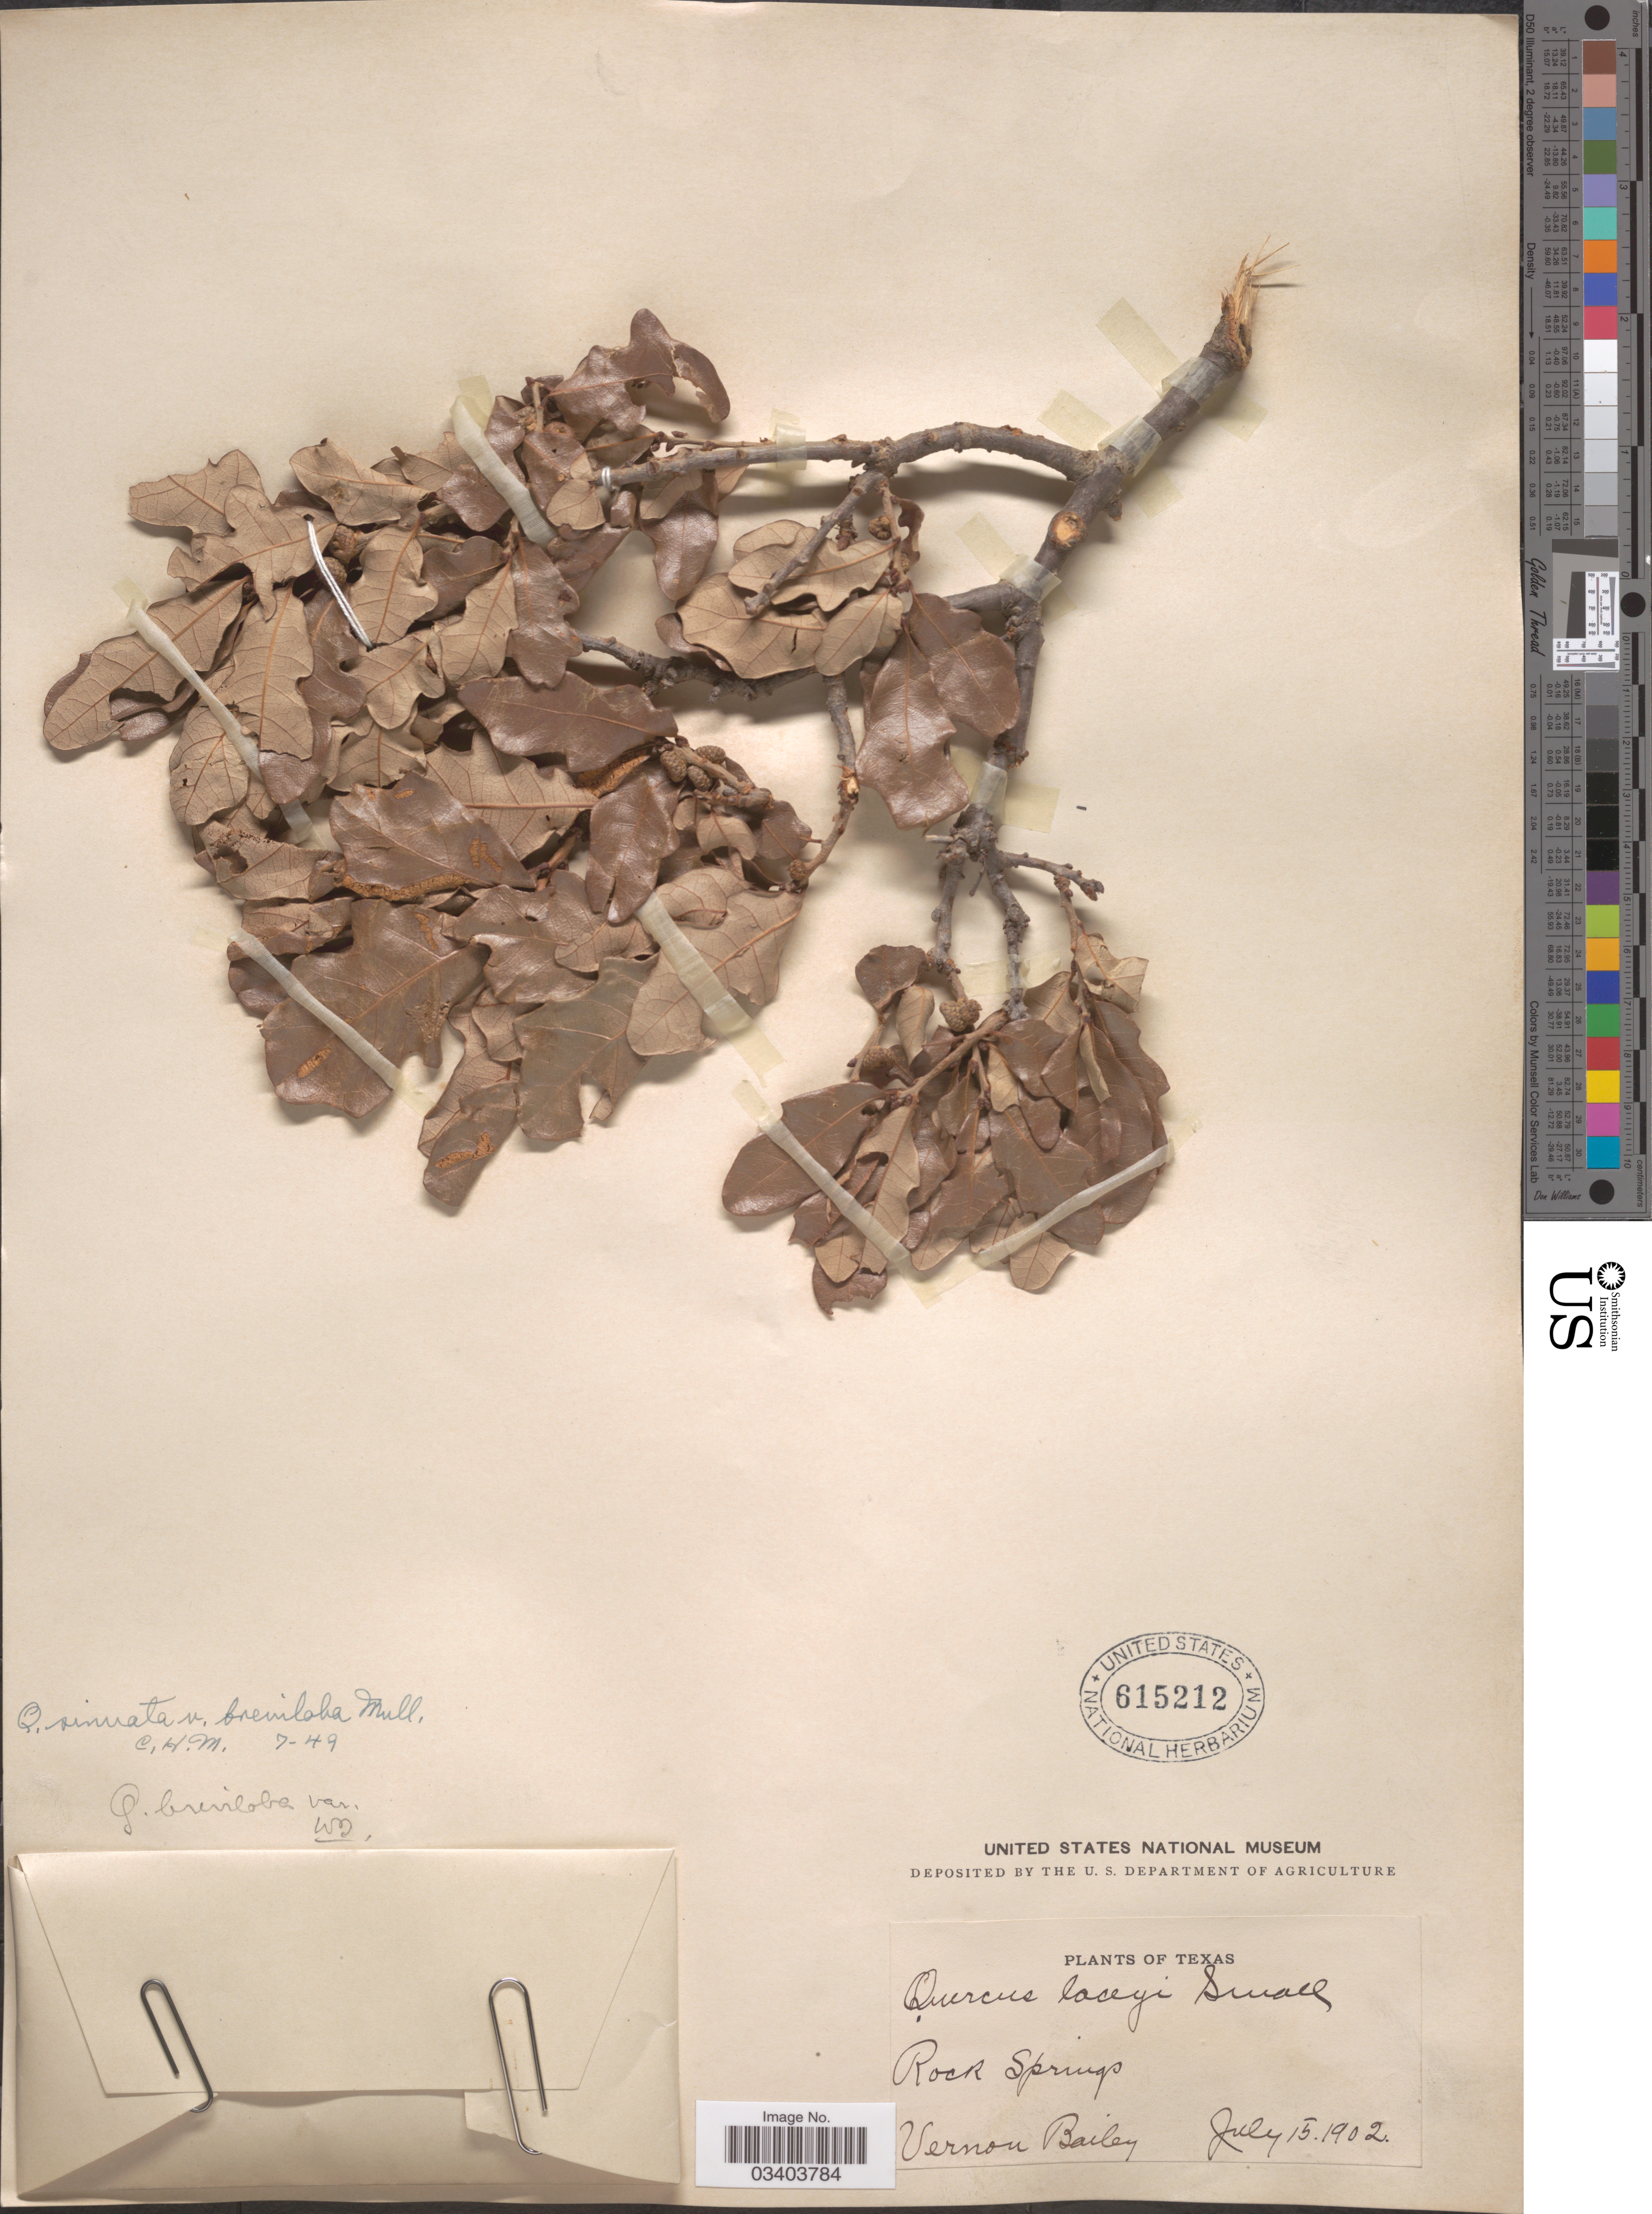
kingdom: Plantae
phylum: Tracheophyta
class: Magnoliopsida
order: Fagales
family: Fagaceae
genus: Quercus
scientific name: Quercus breviloba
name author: (Torr.) Sarg.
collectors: V. O. Bailey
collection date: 1902-07-15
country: United States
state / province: Texas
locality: Rock Springs.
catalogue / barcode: US 615212